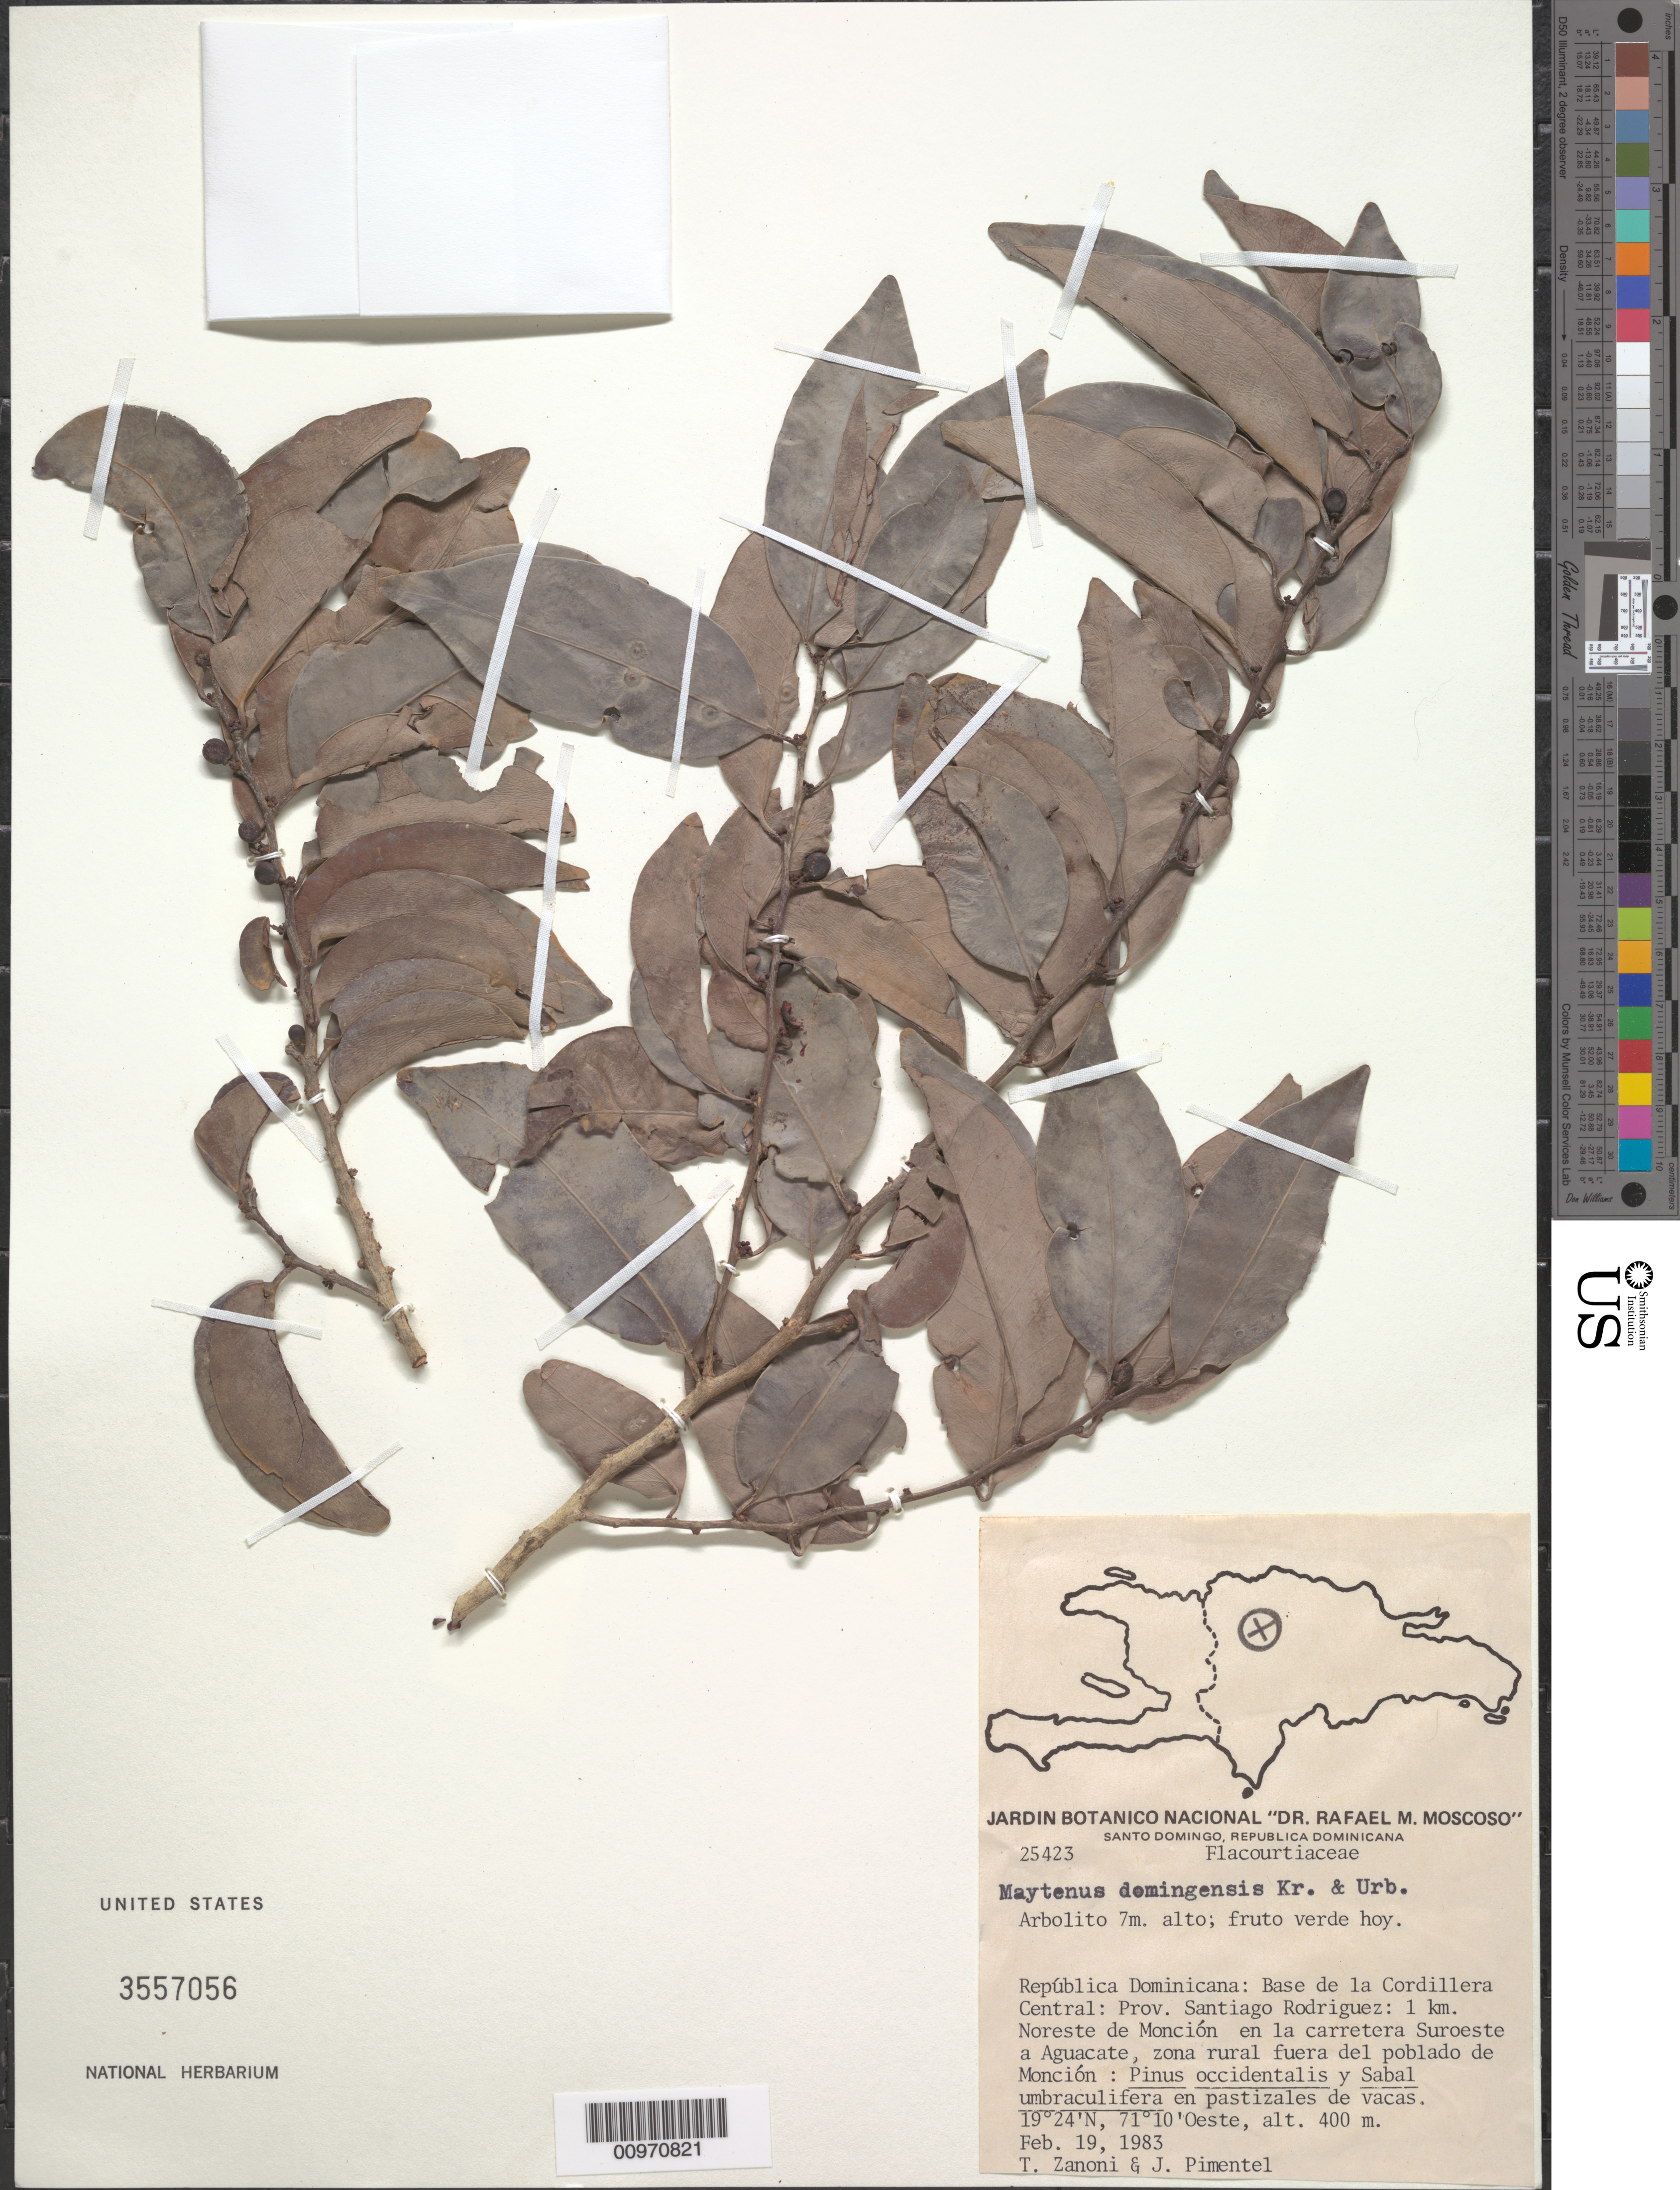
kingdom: Plantae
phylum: Tracheophyta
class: Magnoliopsida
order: Celastrales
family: Celastraceae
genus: Maytenus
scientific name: Maytenus domingensis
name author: Krug & Urb.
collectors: T. A. Zanoni & J. Pimentel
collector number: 25423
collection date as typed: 19 Feb 1983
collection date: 1983-02-19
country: Dominican Republic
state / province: Santiago Rodriguez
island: Hispaniola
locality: Cordillera Central, 1 km noreste de Monción en la carretera suroeste a Aguacate; Zona rural fuera del poblado de Monción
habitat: Zona rural: Pinus occidentalis y Sabal umbriculifera en pastizales de vacas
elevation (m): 400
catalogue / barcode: US 3557056